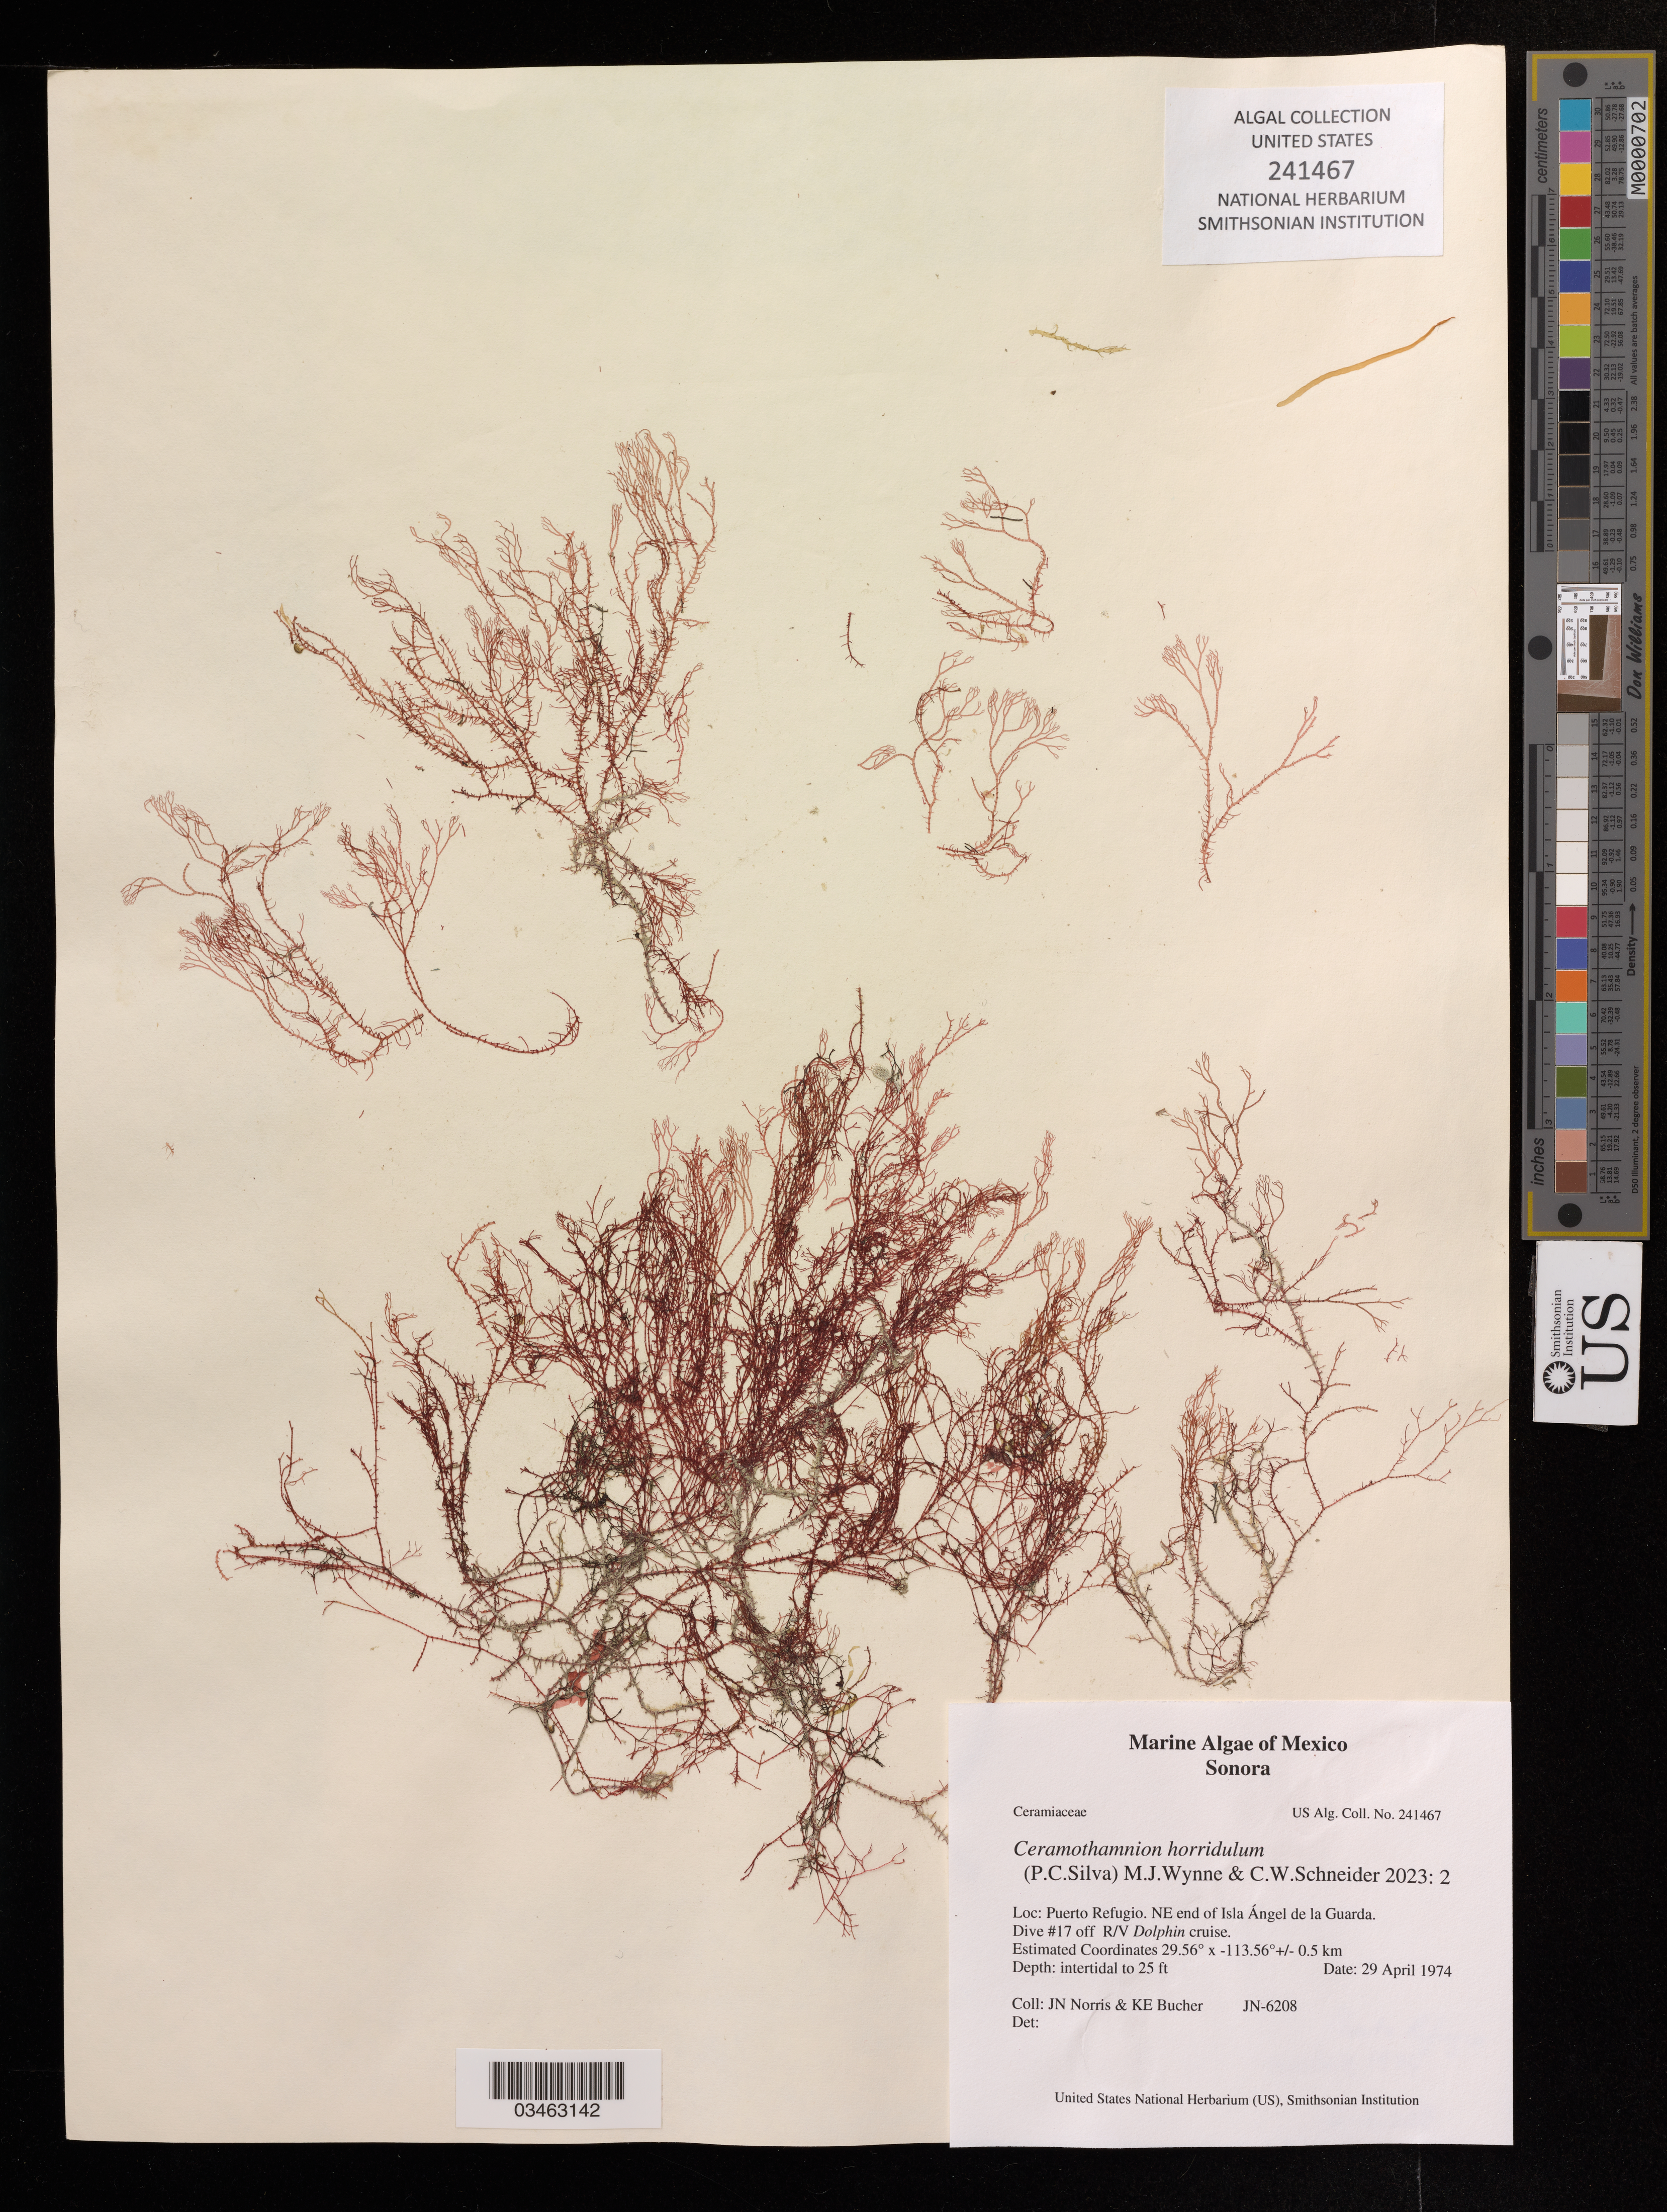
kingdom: Plantae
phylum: Rhodophyta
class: Florideophyceae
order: Ceramiales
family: Ceramiaceae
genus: Ceramothamnion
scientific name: Ceramothamnion horridulum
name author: (P.C. Silva) M.J. Wynne & C. W. Schneider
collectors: J. N. Norris & K. E. Bucher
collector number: JN-6208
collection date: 1974-04-29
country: Mexico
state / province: Sonora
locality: Puerto Refugio. NE end of Isla Angel de la Guarda. Dive # 17 off R/V Dolphin cruise.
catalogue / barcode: US 241467